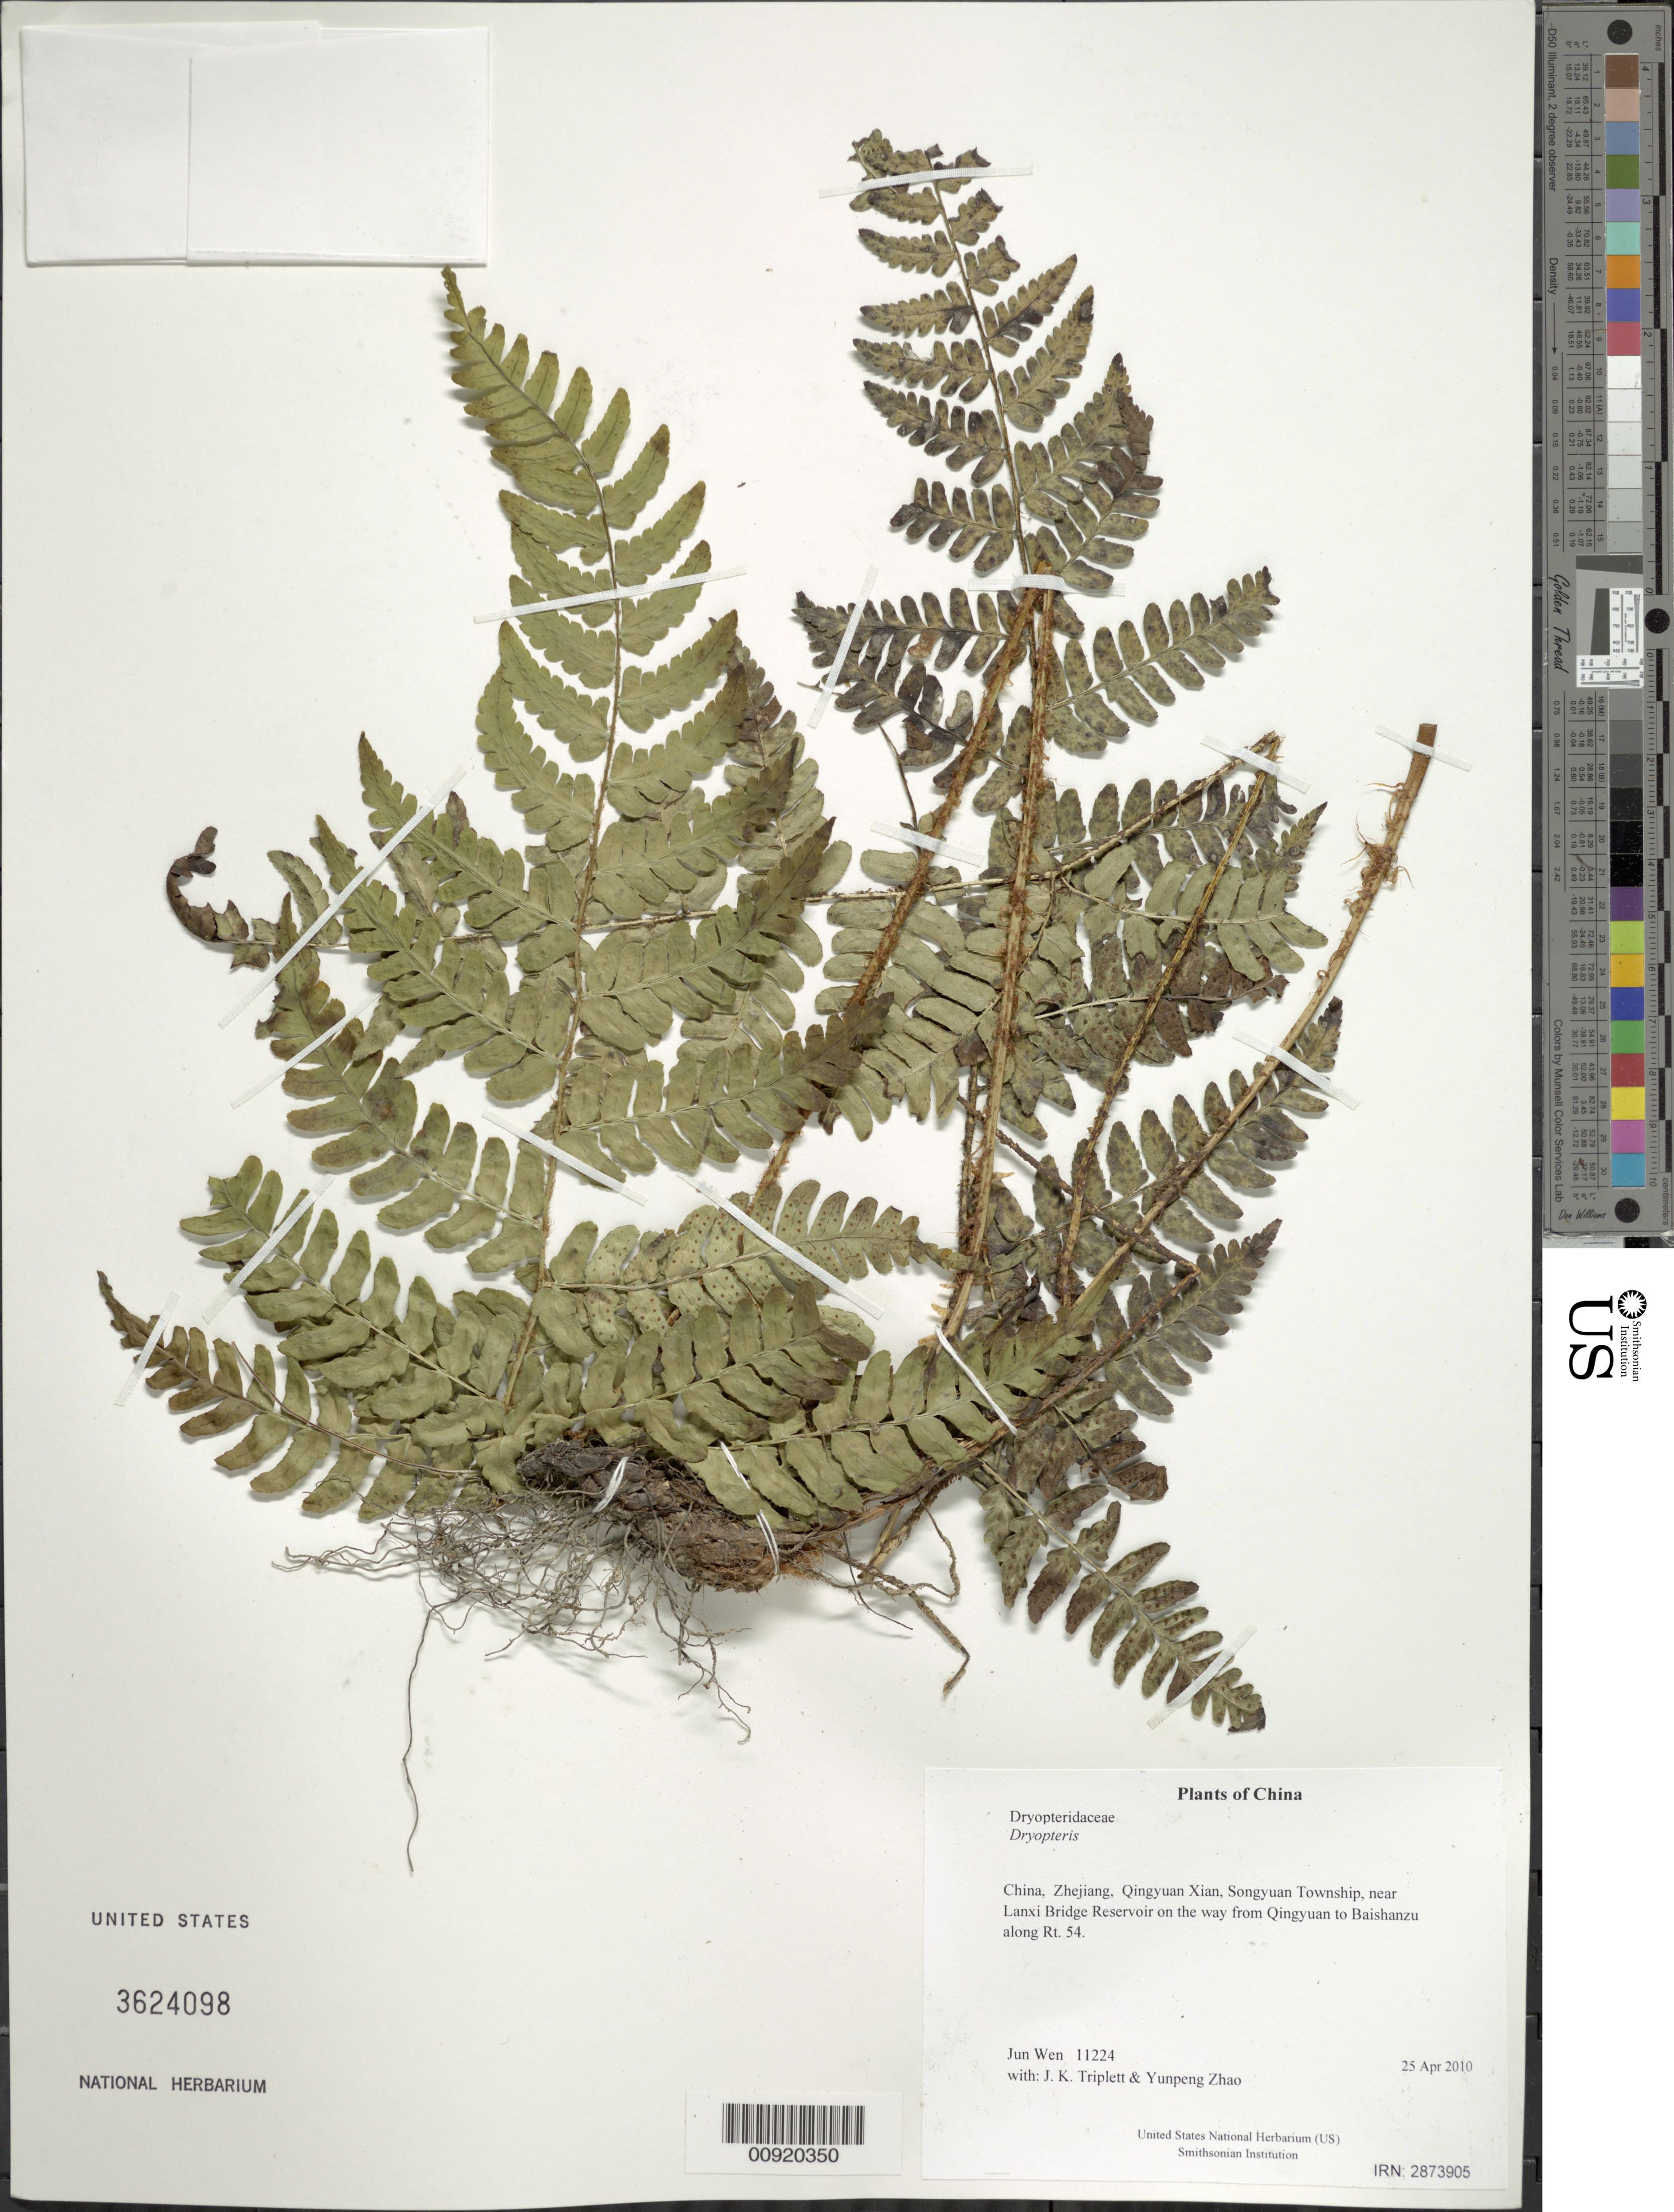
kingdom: Plantae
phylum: Tracheophyta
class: Polypodiopsida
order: Polypodiales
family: Dryopteridaceae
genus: Dryopteris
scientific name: Dryopteris sp.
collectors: J. Wen, J. K. Triplett & Yunpeng Zhao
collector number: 11224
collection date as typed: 25 Apr 2010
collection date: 2010-04-25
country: China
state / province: Zhejiang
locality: Qingyuan Xian, Songyuan Township, near Lanxi Bridge Reservoir on the way from Qingyuan to Baishanzu along Rt. 54.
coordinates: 27 37.241 N, 119 07.233 E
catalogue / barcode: US 3624098